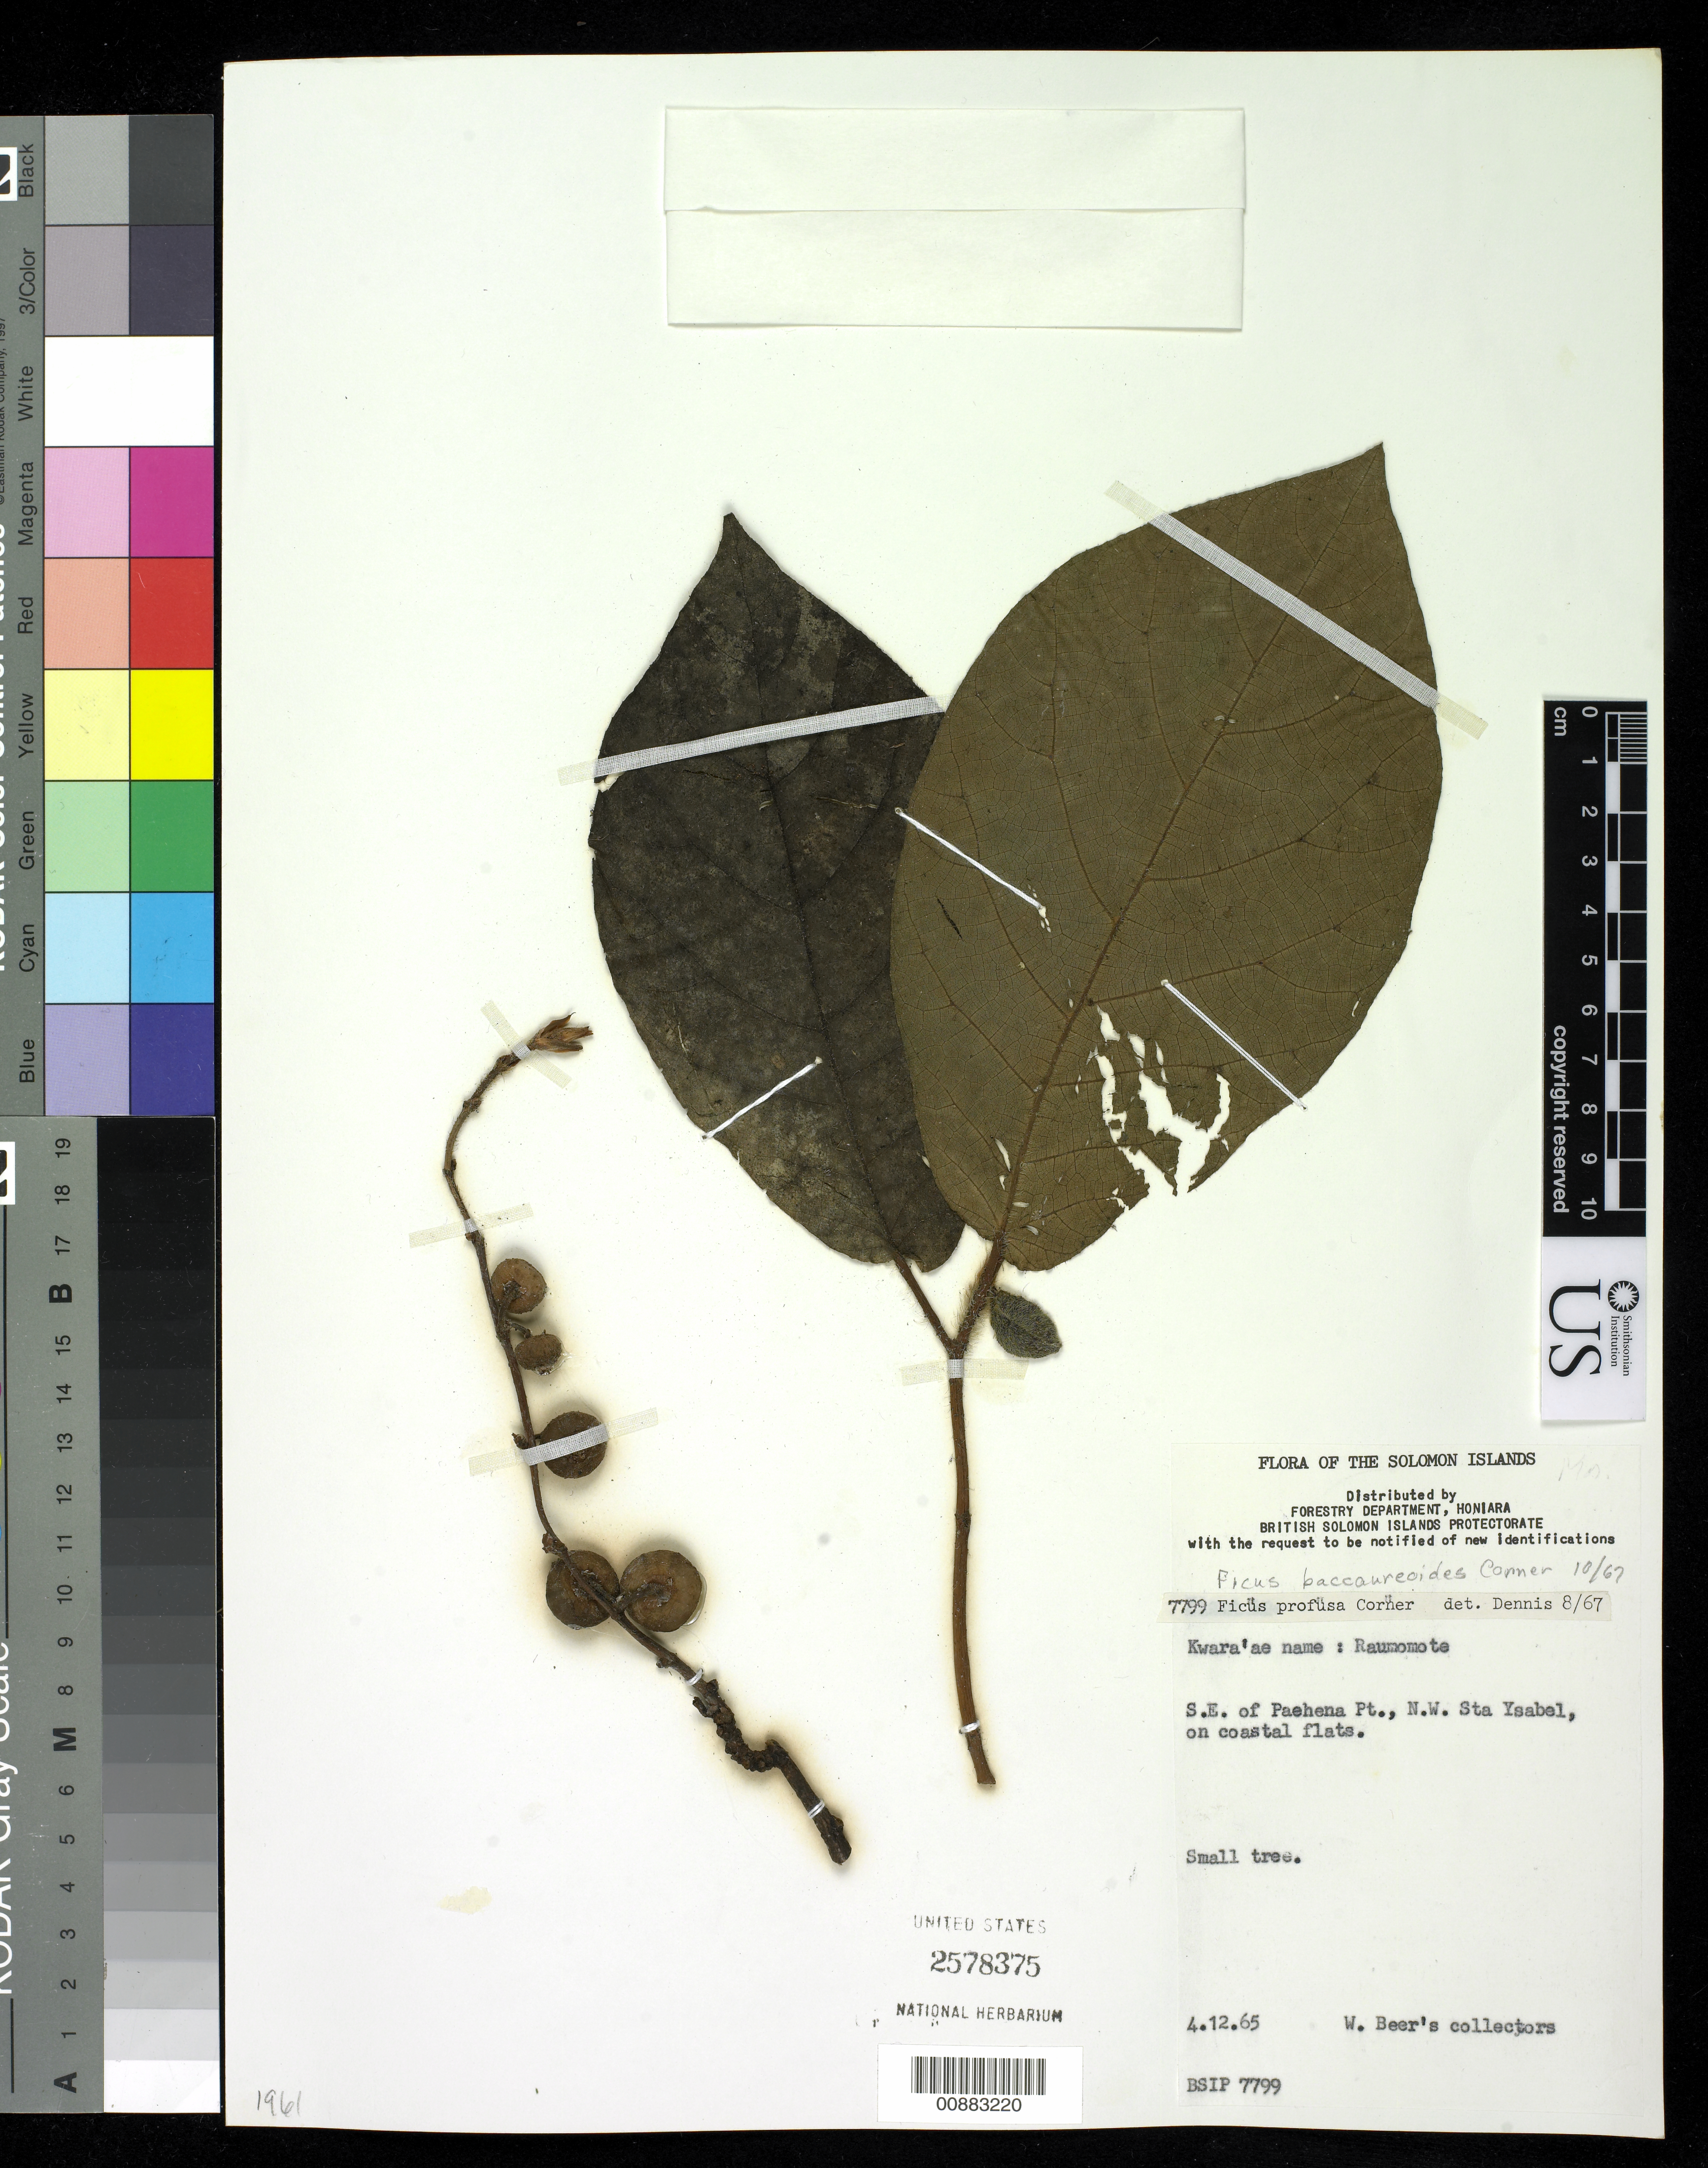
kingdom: Plantae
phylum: Tracheophyta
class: Magnoliopsida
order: Rosales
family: Moraceae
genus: Ficus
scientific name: Ficus baccaureoides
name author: Corner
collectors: W. Beer's Collectors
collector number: BSIP 7799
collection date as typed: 12 Apr 1965 or 04 Dec 1965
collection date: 1965-04-12 or 1965-12-04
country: Solomon Islands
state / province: Isabel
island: Santa Isabel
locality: SE of Paehena Pt., NW Sta. Ysabel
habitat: Coastal flats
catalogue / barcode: US 2578375